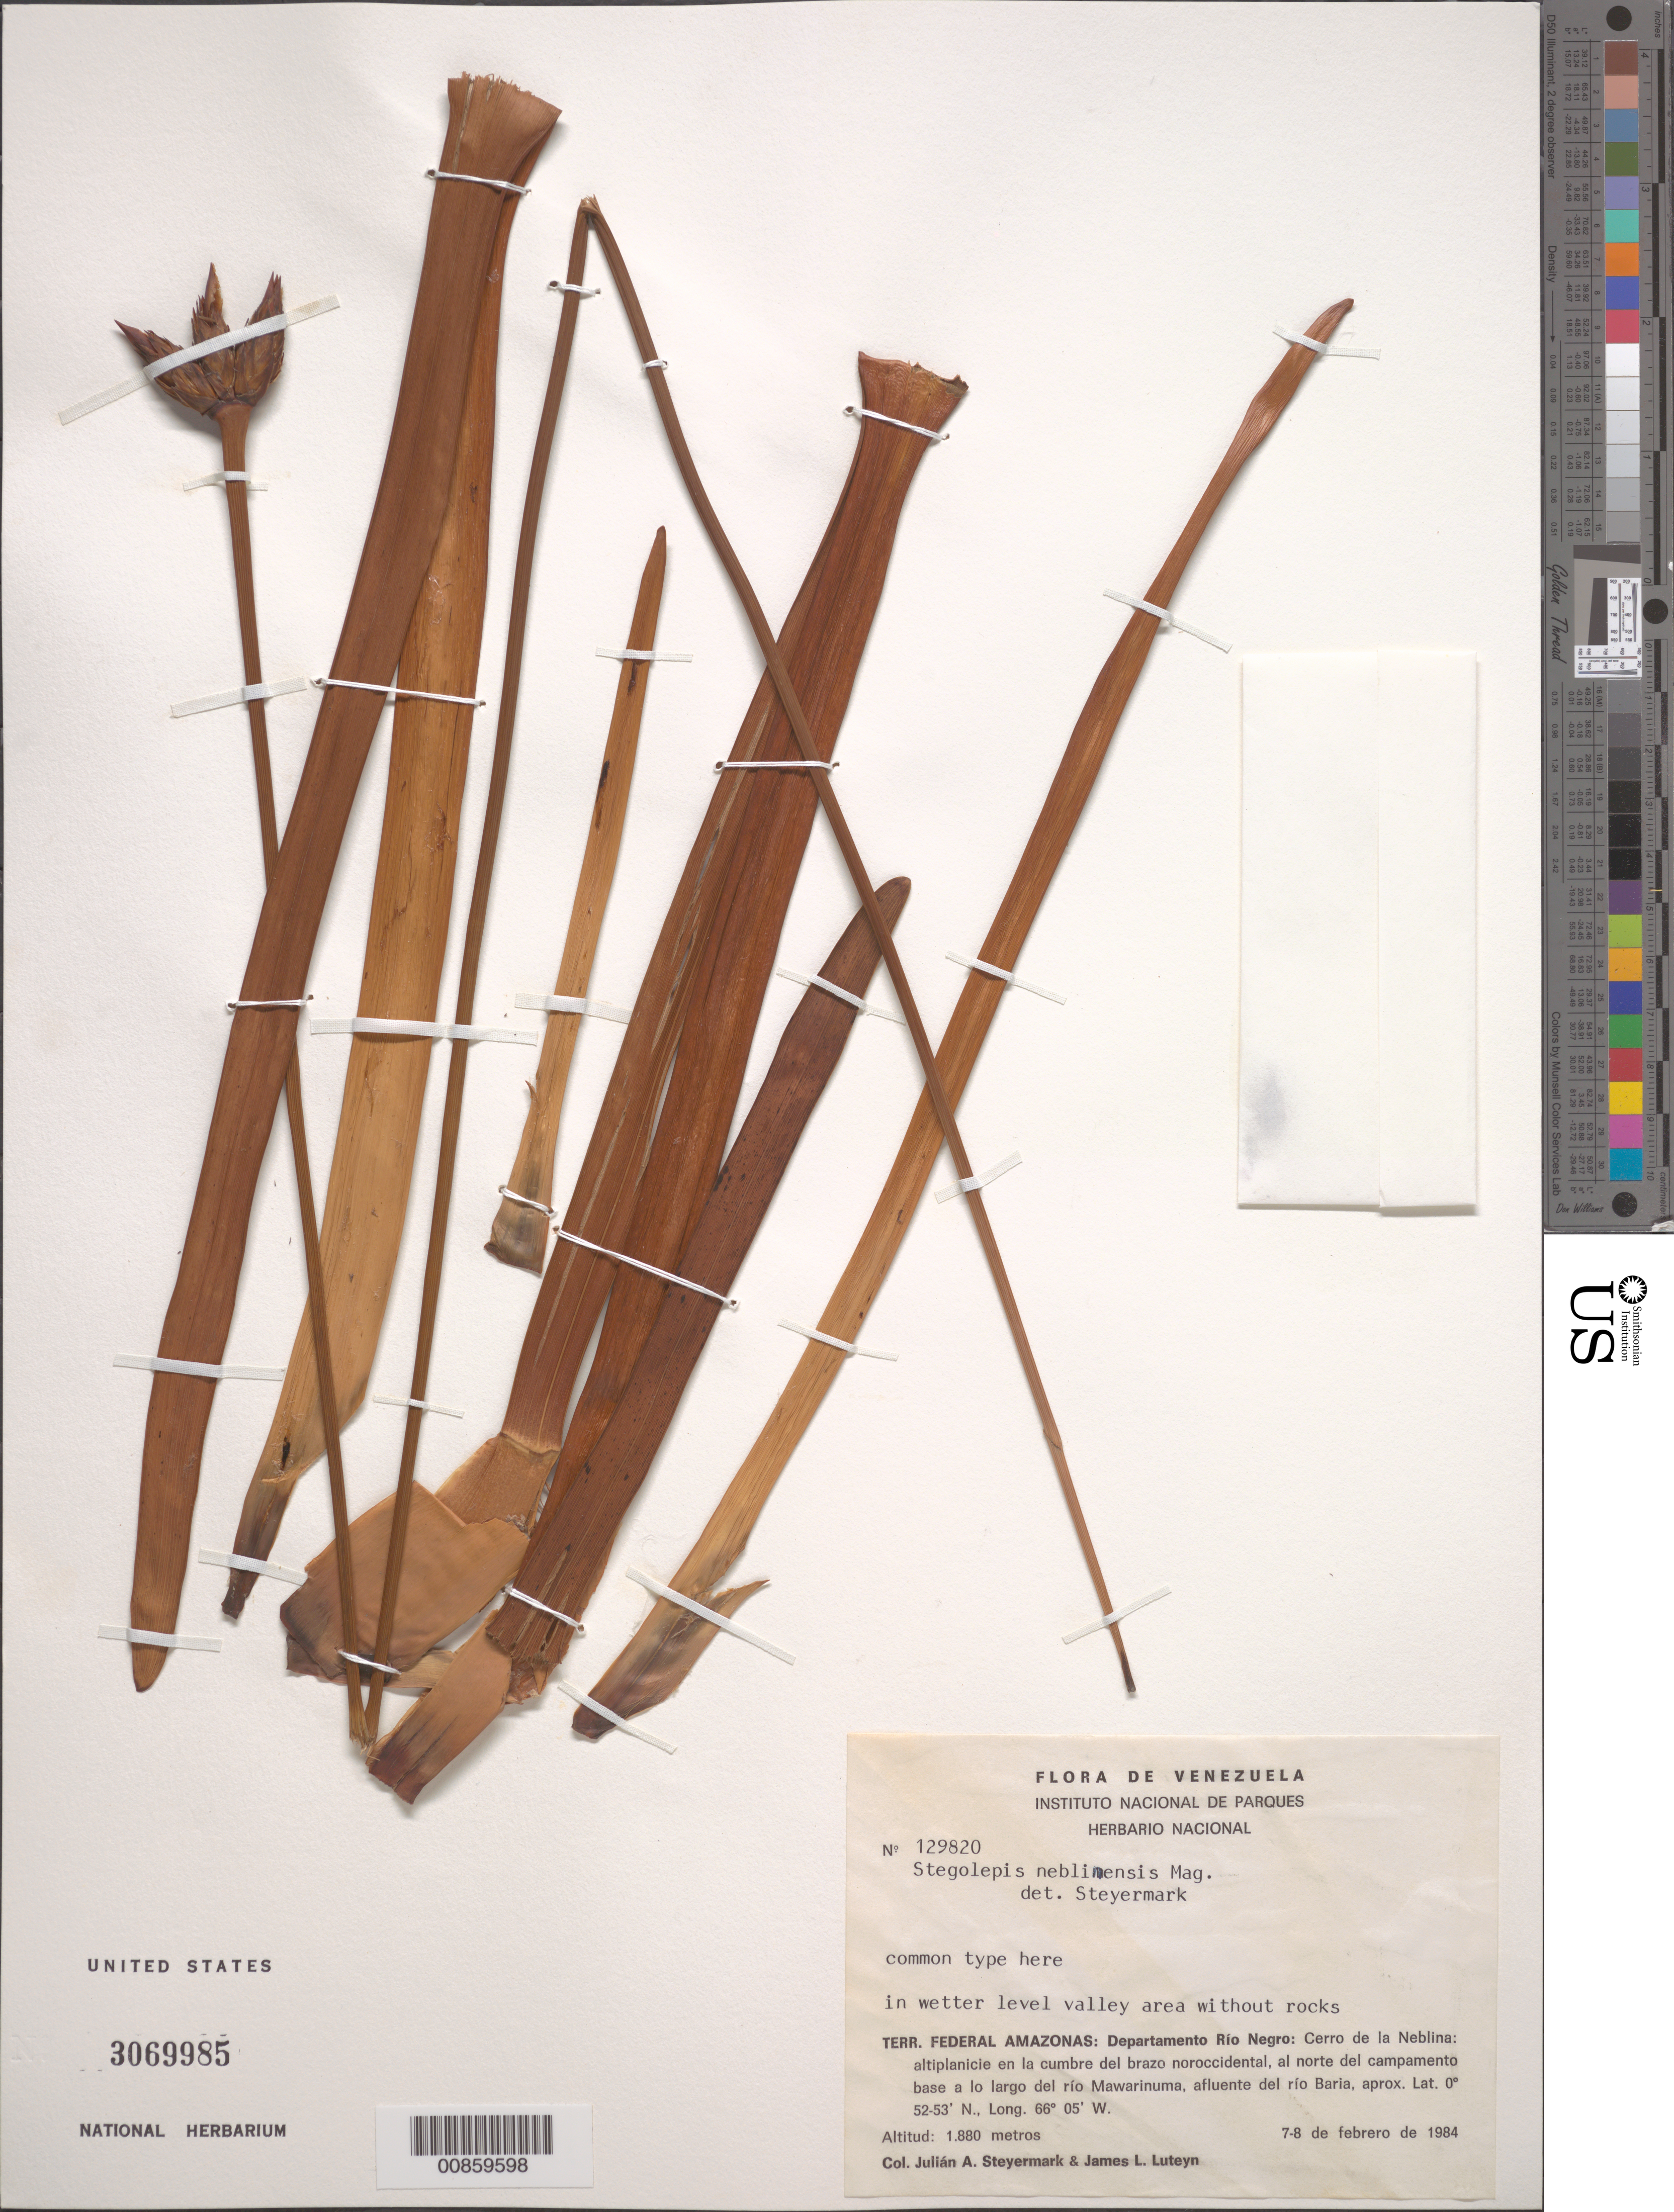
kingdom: Plantae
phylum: Tracheophyta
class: Liliopsida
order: Poales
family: Rapateaceae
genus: Stegolepis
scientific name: Stegolepis neblinensis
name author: Maguire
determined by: Steyermark, Julian A., (VEN)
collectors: J. Steyermark & J. L. Luteyn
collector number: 129820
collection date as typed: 7-Feb-84 to 8-Feb-84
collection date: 1984-02-07/1984-02-08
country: Venezuela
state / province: Amazonas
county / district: Río Negro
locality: Cerro de La Neblina, en la cumbre del brazo noroccidental, al norte del campamento base a lo largo del río Mawarinuma, afluente del río Baria.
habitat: In level wetter valley area without rocks.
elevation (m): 1880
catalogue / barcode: US 3069985